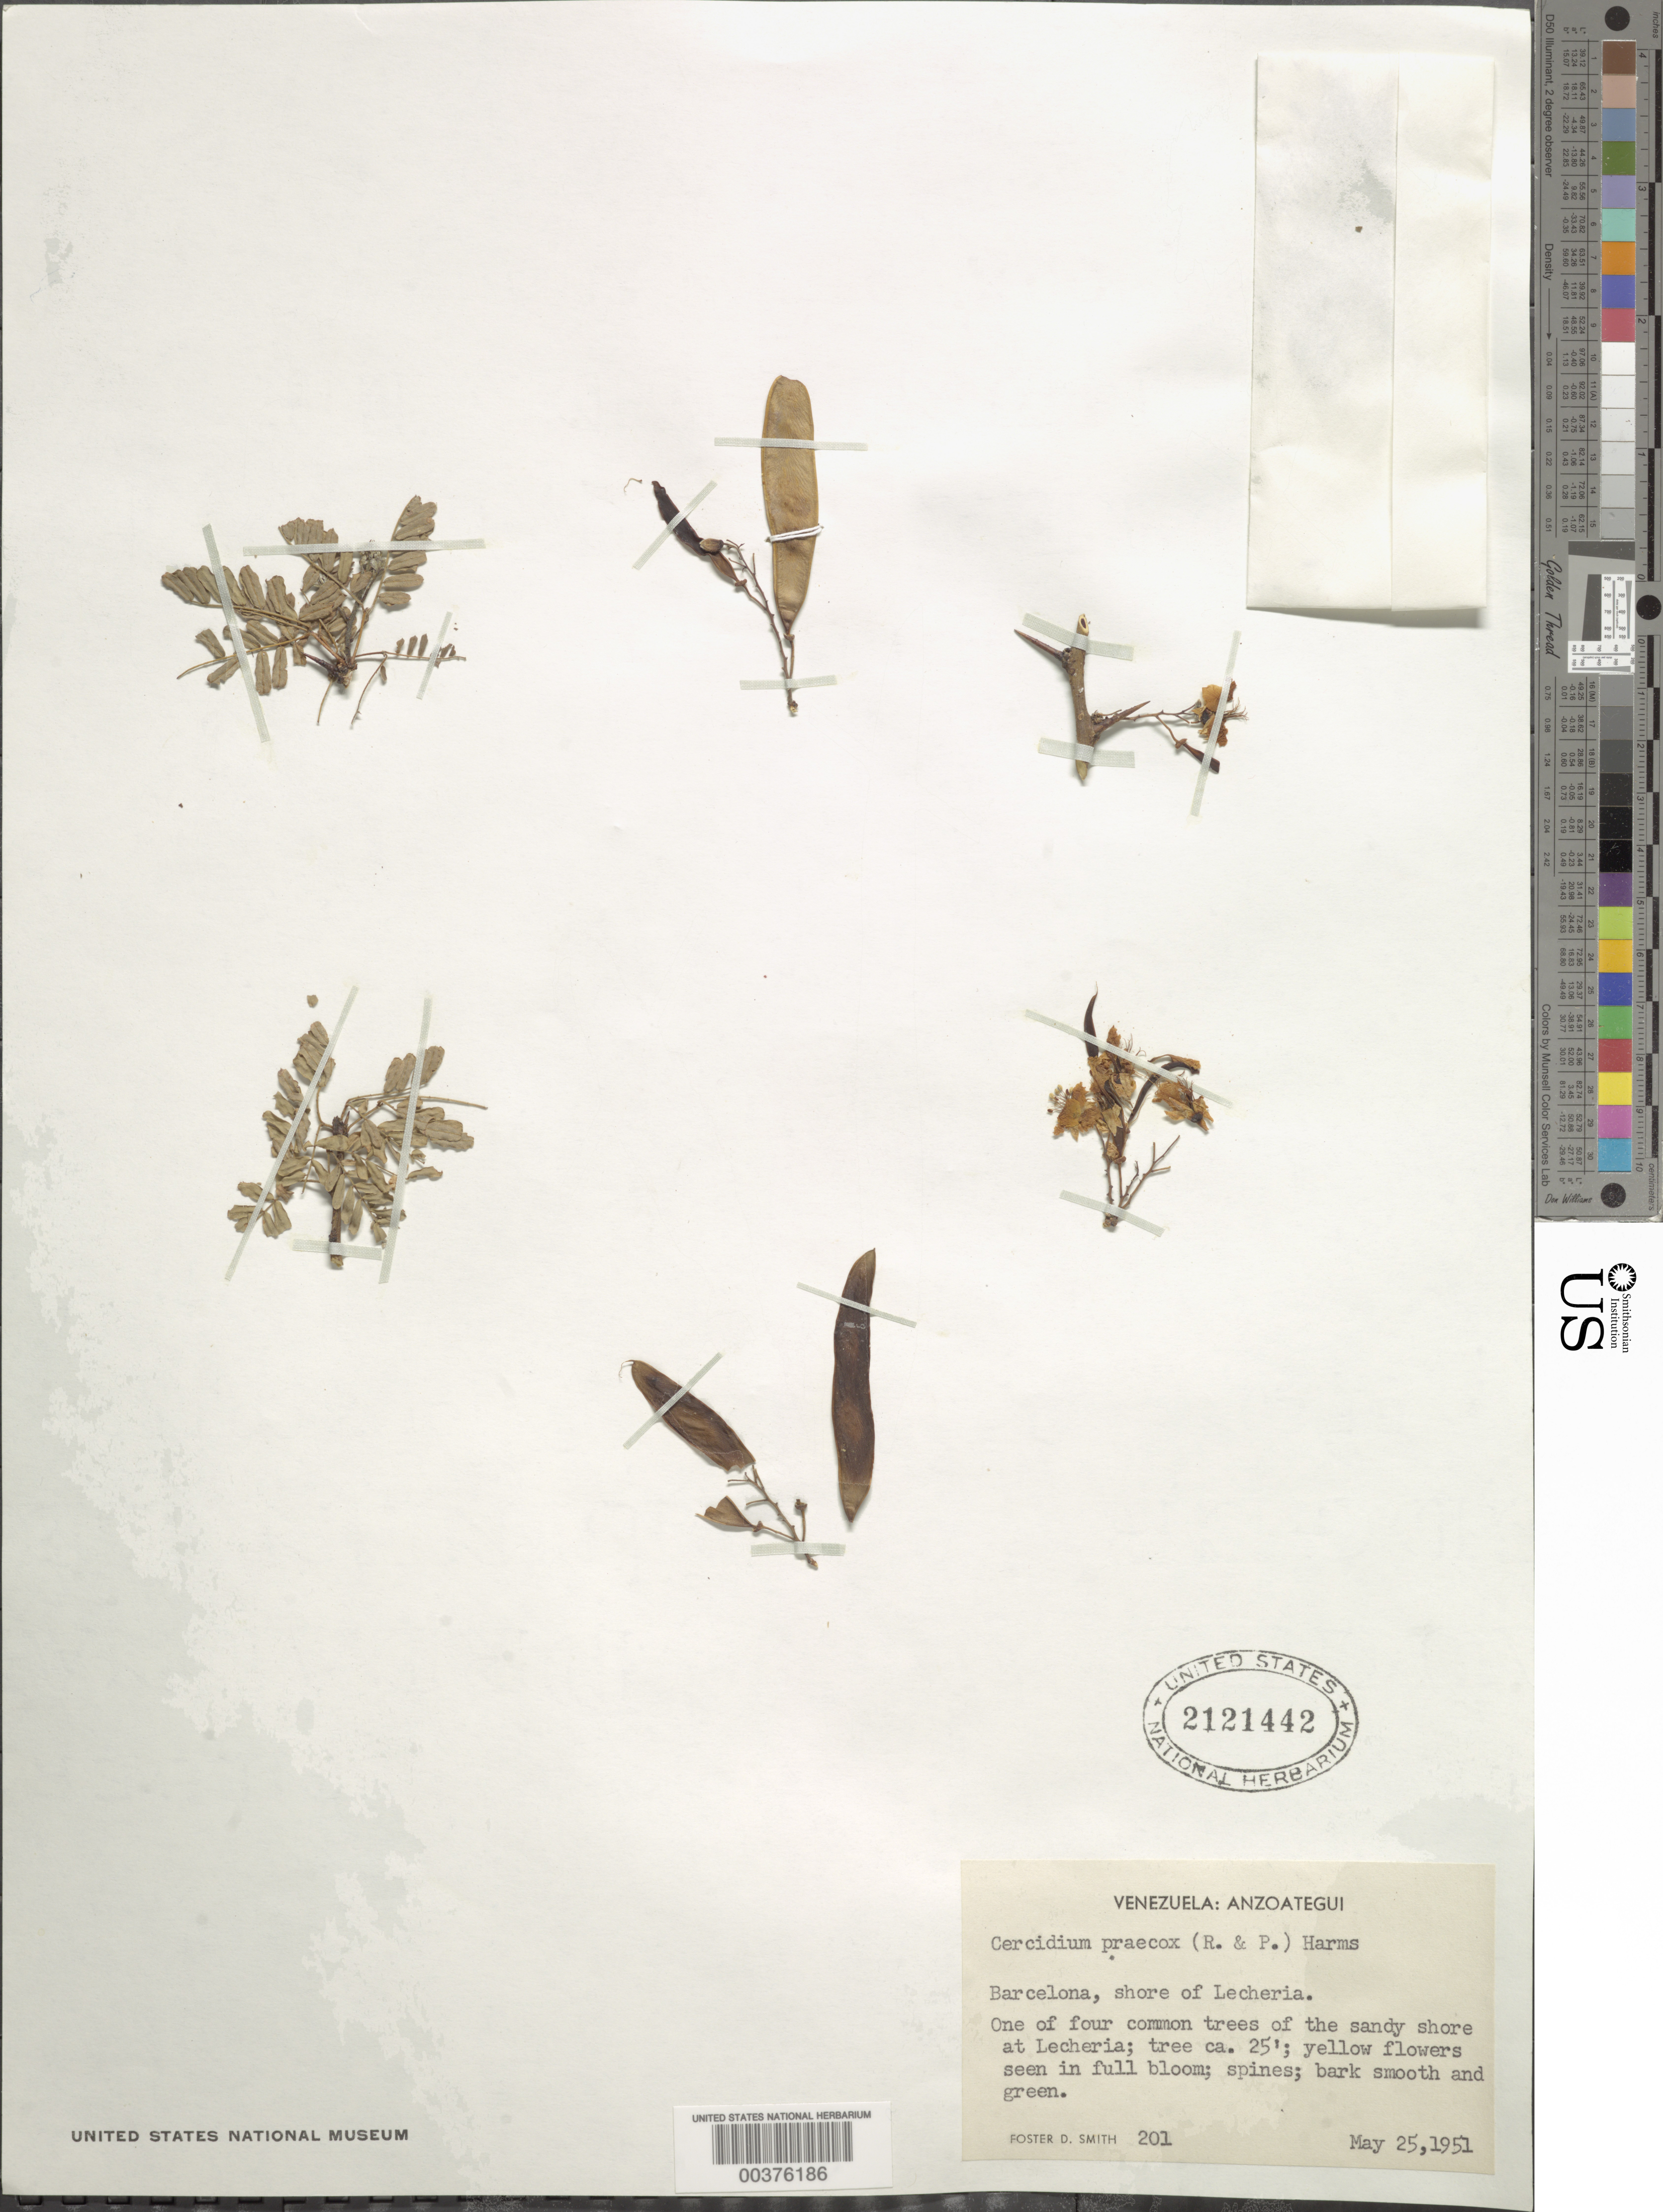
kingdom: Plantae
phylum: Tracheophyta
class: Magnoliopsida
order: Fabales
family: Fabaceae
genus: Parkinsonia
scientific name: Parkinsonia praecox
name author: (Ruiz & Pav.) J.E. Hawkins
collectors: F. Smith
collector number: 201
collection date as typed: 25 May 1951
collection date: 1951-05-25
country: Venezuela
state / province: Anzoategui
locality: Barcelona, shore of lecheria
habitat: Sandy shore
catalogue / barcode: US 2121442